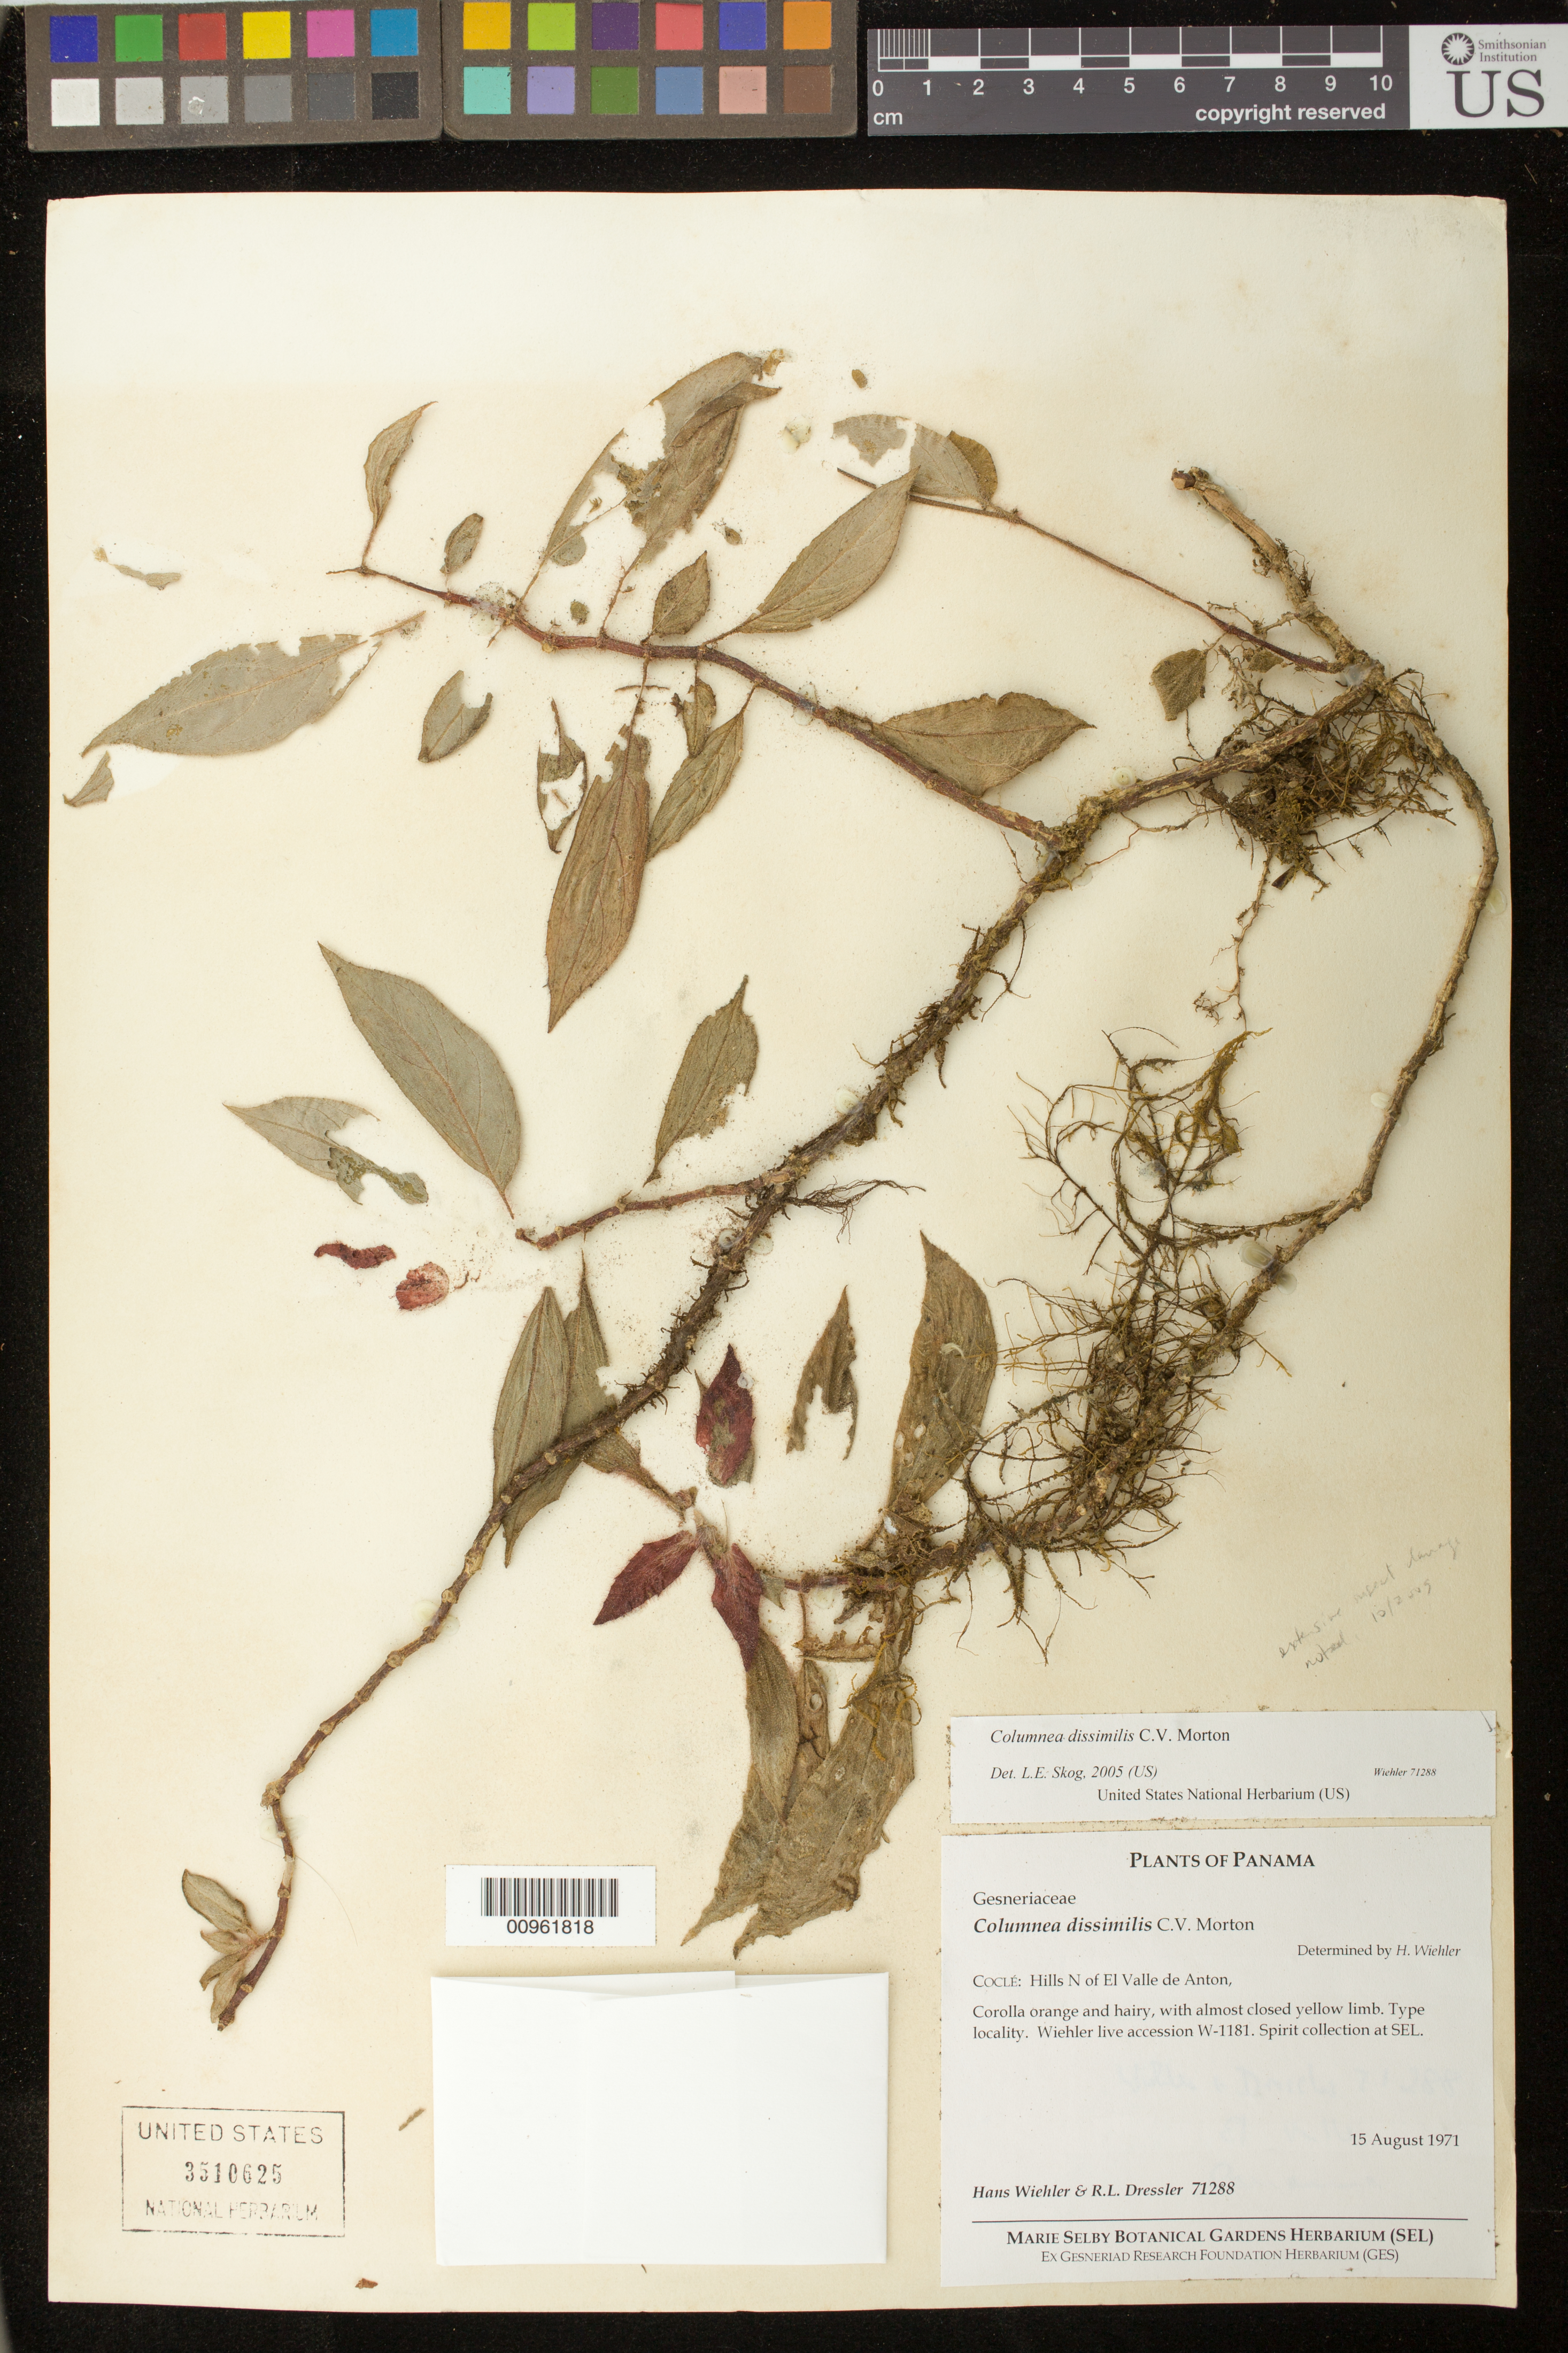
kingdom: Plantae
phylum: Tracheophyta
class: Magnoliopsida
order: Lamiales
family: Gesneriaceae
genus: Columnea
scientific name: Columnea dissimilis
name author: C.V. Morton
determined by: Skog, Laurence E.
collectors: H. J. Wiehler & R. Dressler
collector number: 71288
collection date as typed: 15 Aug 1971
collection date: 1971-08-15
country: Panama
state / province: Coclé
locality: Hills N of El Valle de Anton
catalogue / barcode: US 3510625